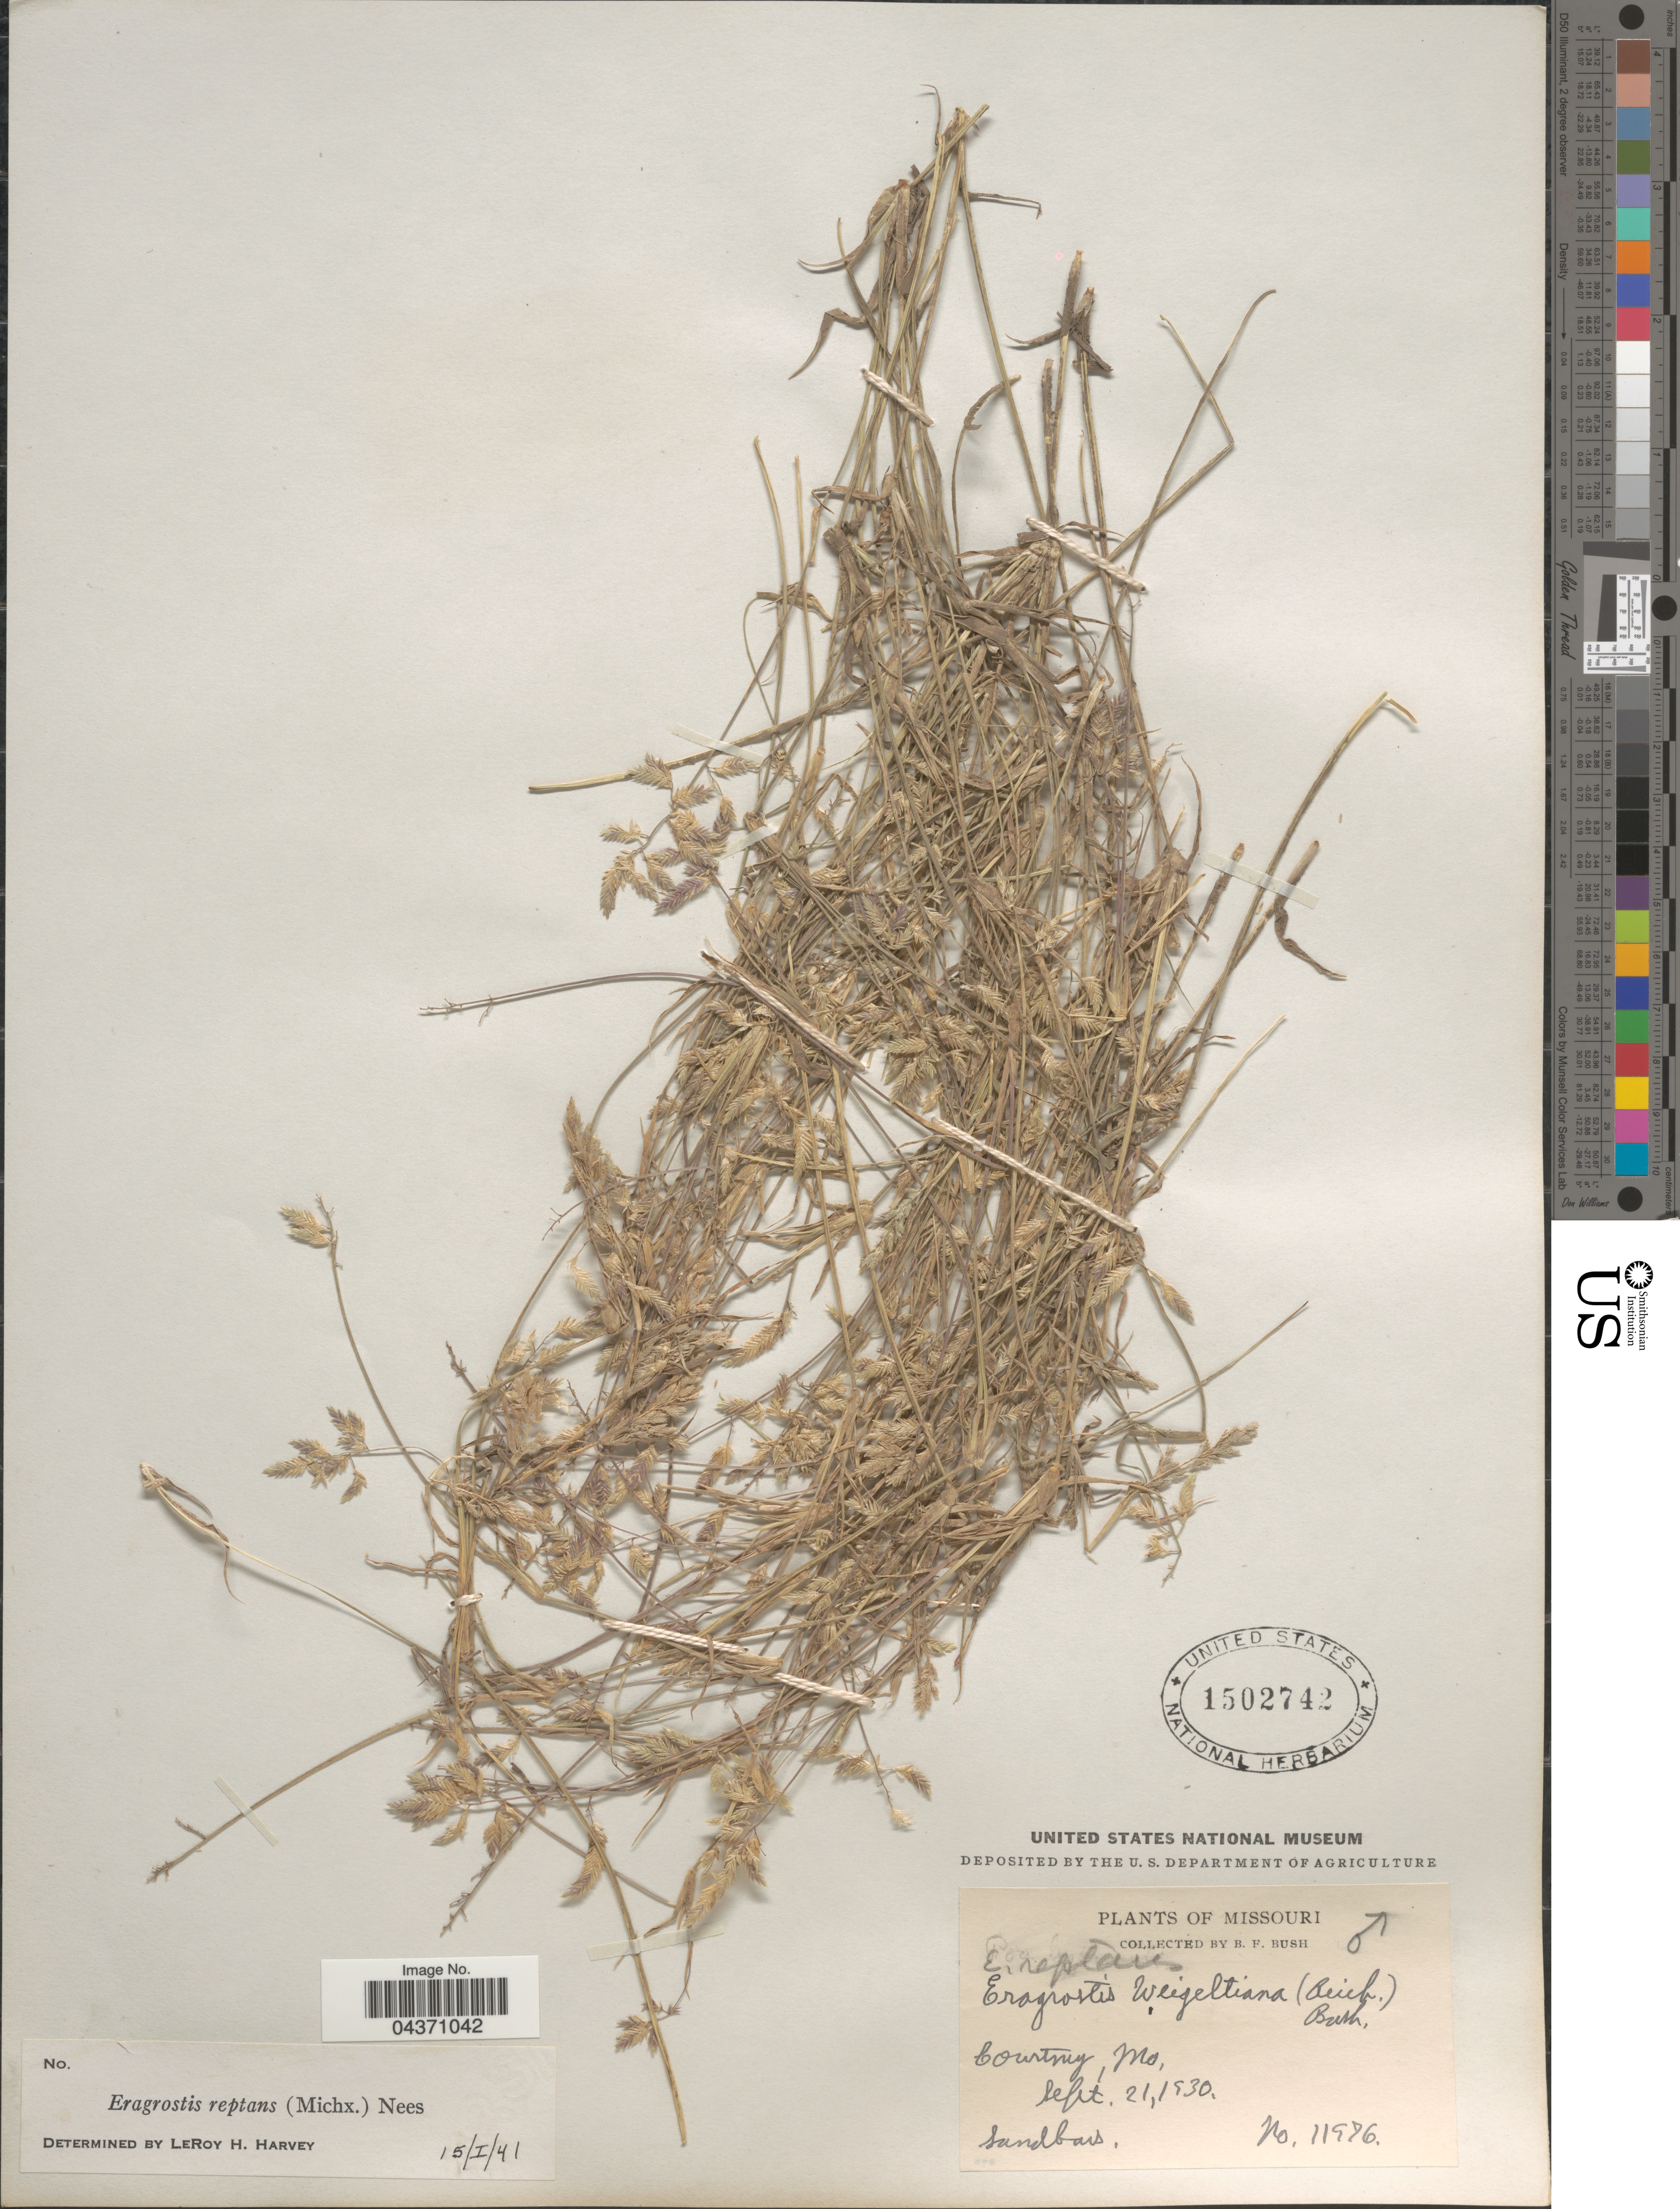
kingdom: Plantae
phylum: Tracheophyta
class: Liliopsida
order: Poales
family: Poaceae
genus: Eragrostis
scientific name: Eragrostis reptans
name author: (Michx.) Nees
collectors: B. F. Bush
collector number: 11976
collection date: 1930-09-21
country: United States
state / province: Missouri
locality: Courtney.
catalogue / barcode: US 1502742